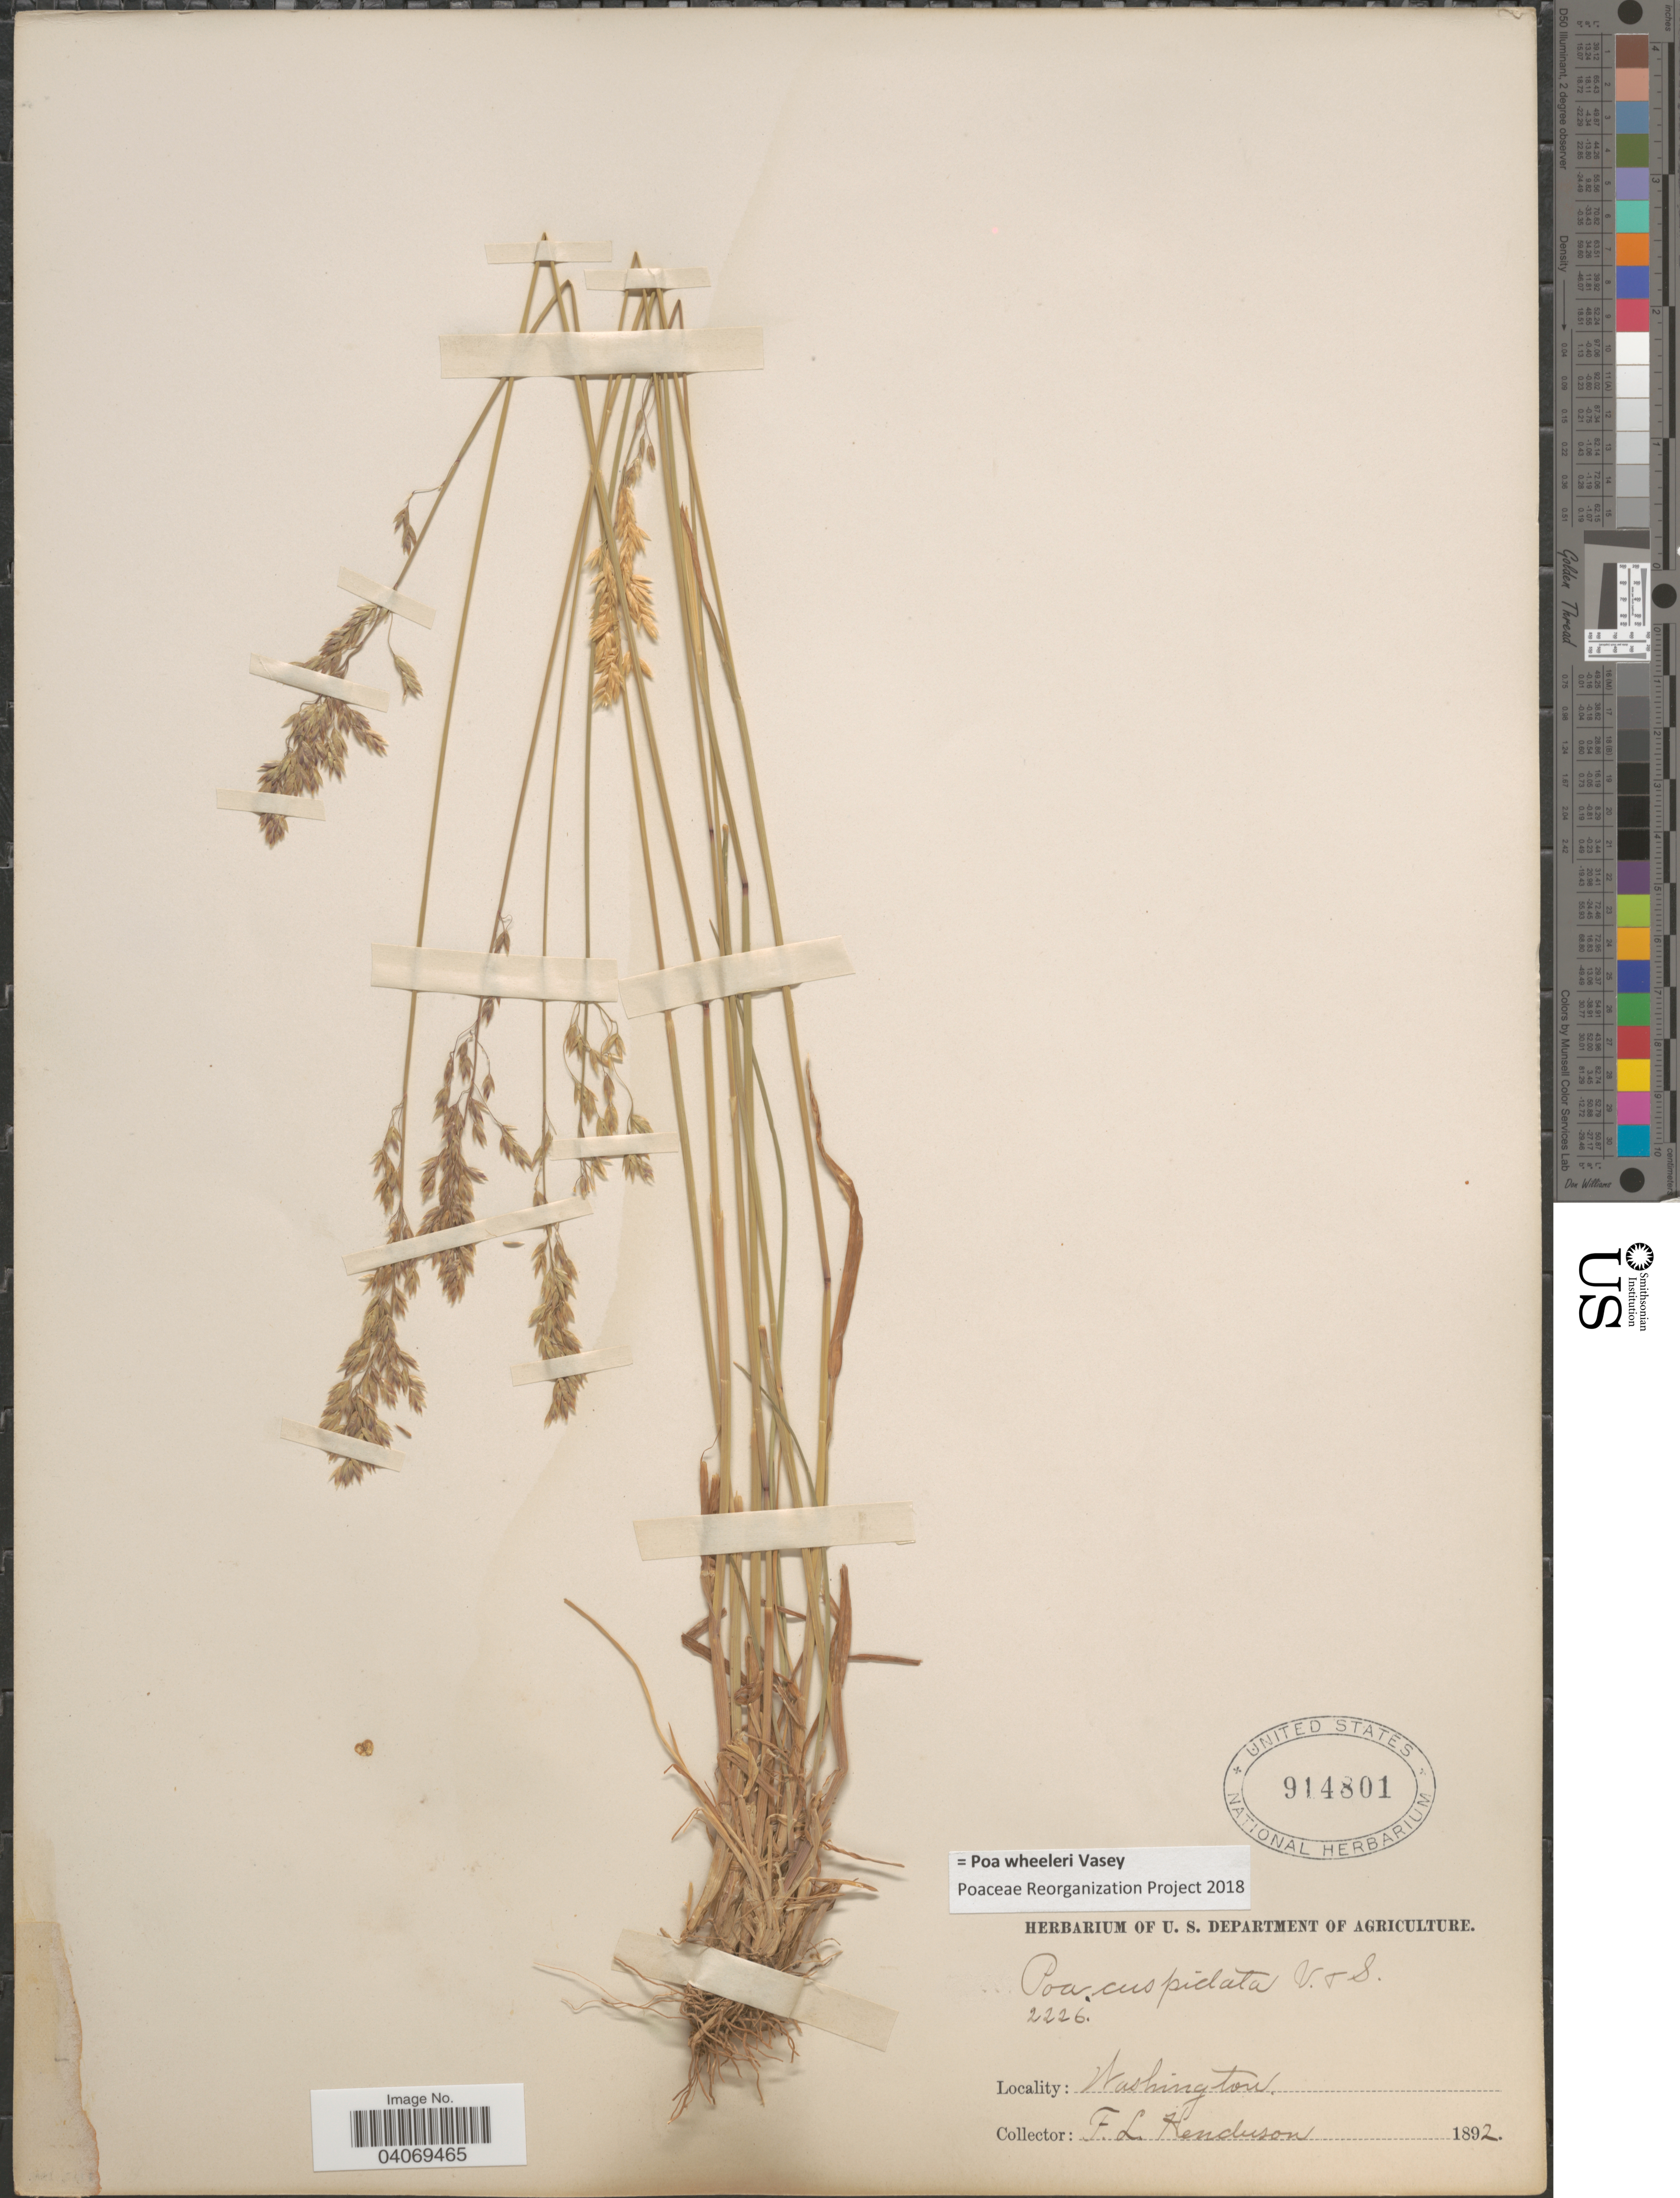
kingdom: Plantae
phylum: Tracheophyta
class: Liliopsida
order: Poales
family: Poaceae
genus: Poa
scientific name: Poa wheeleri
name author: Vasey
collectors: F. Henderson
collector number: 2226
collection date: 1892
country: United States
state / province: Washington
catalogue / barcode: US 914801